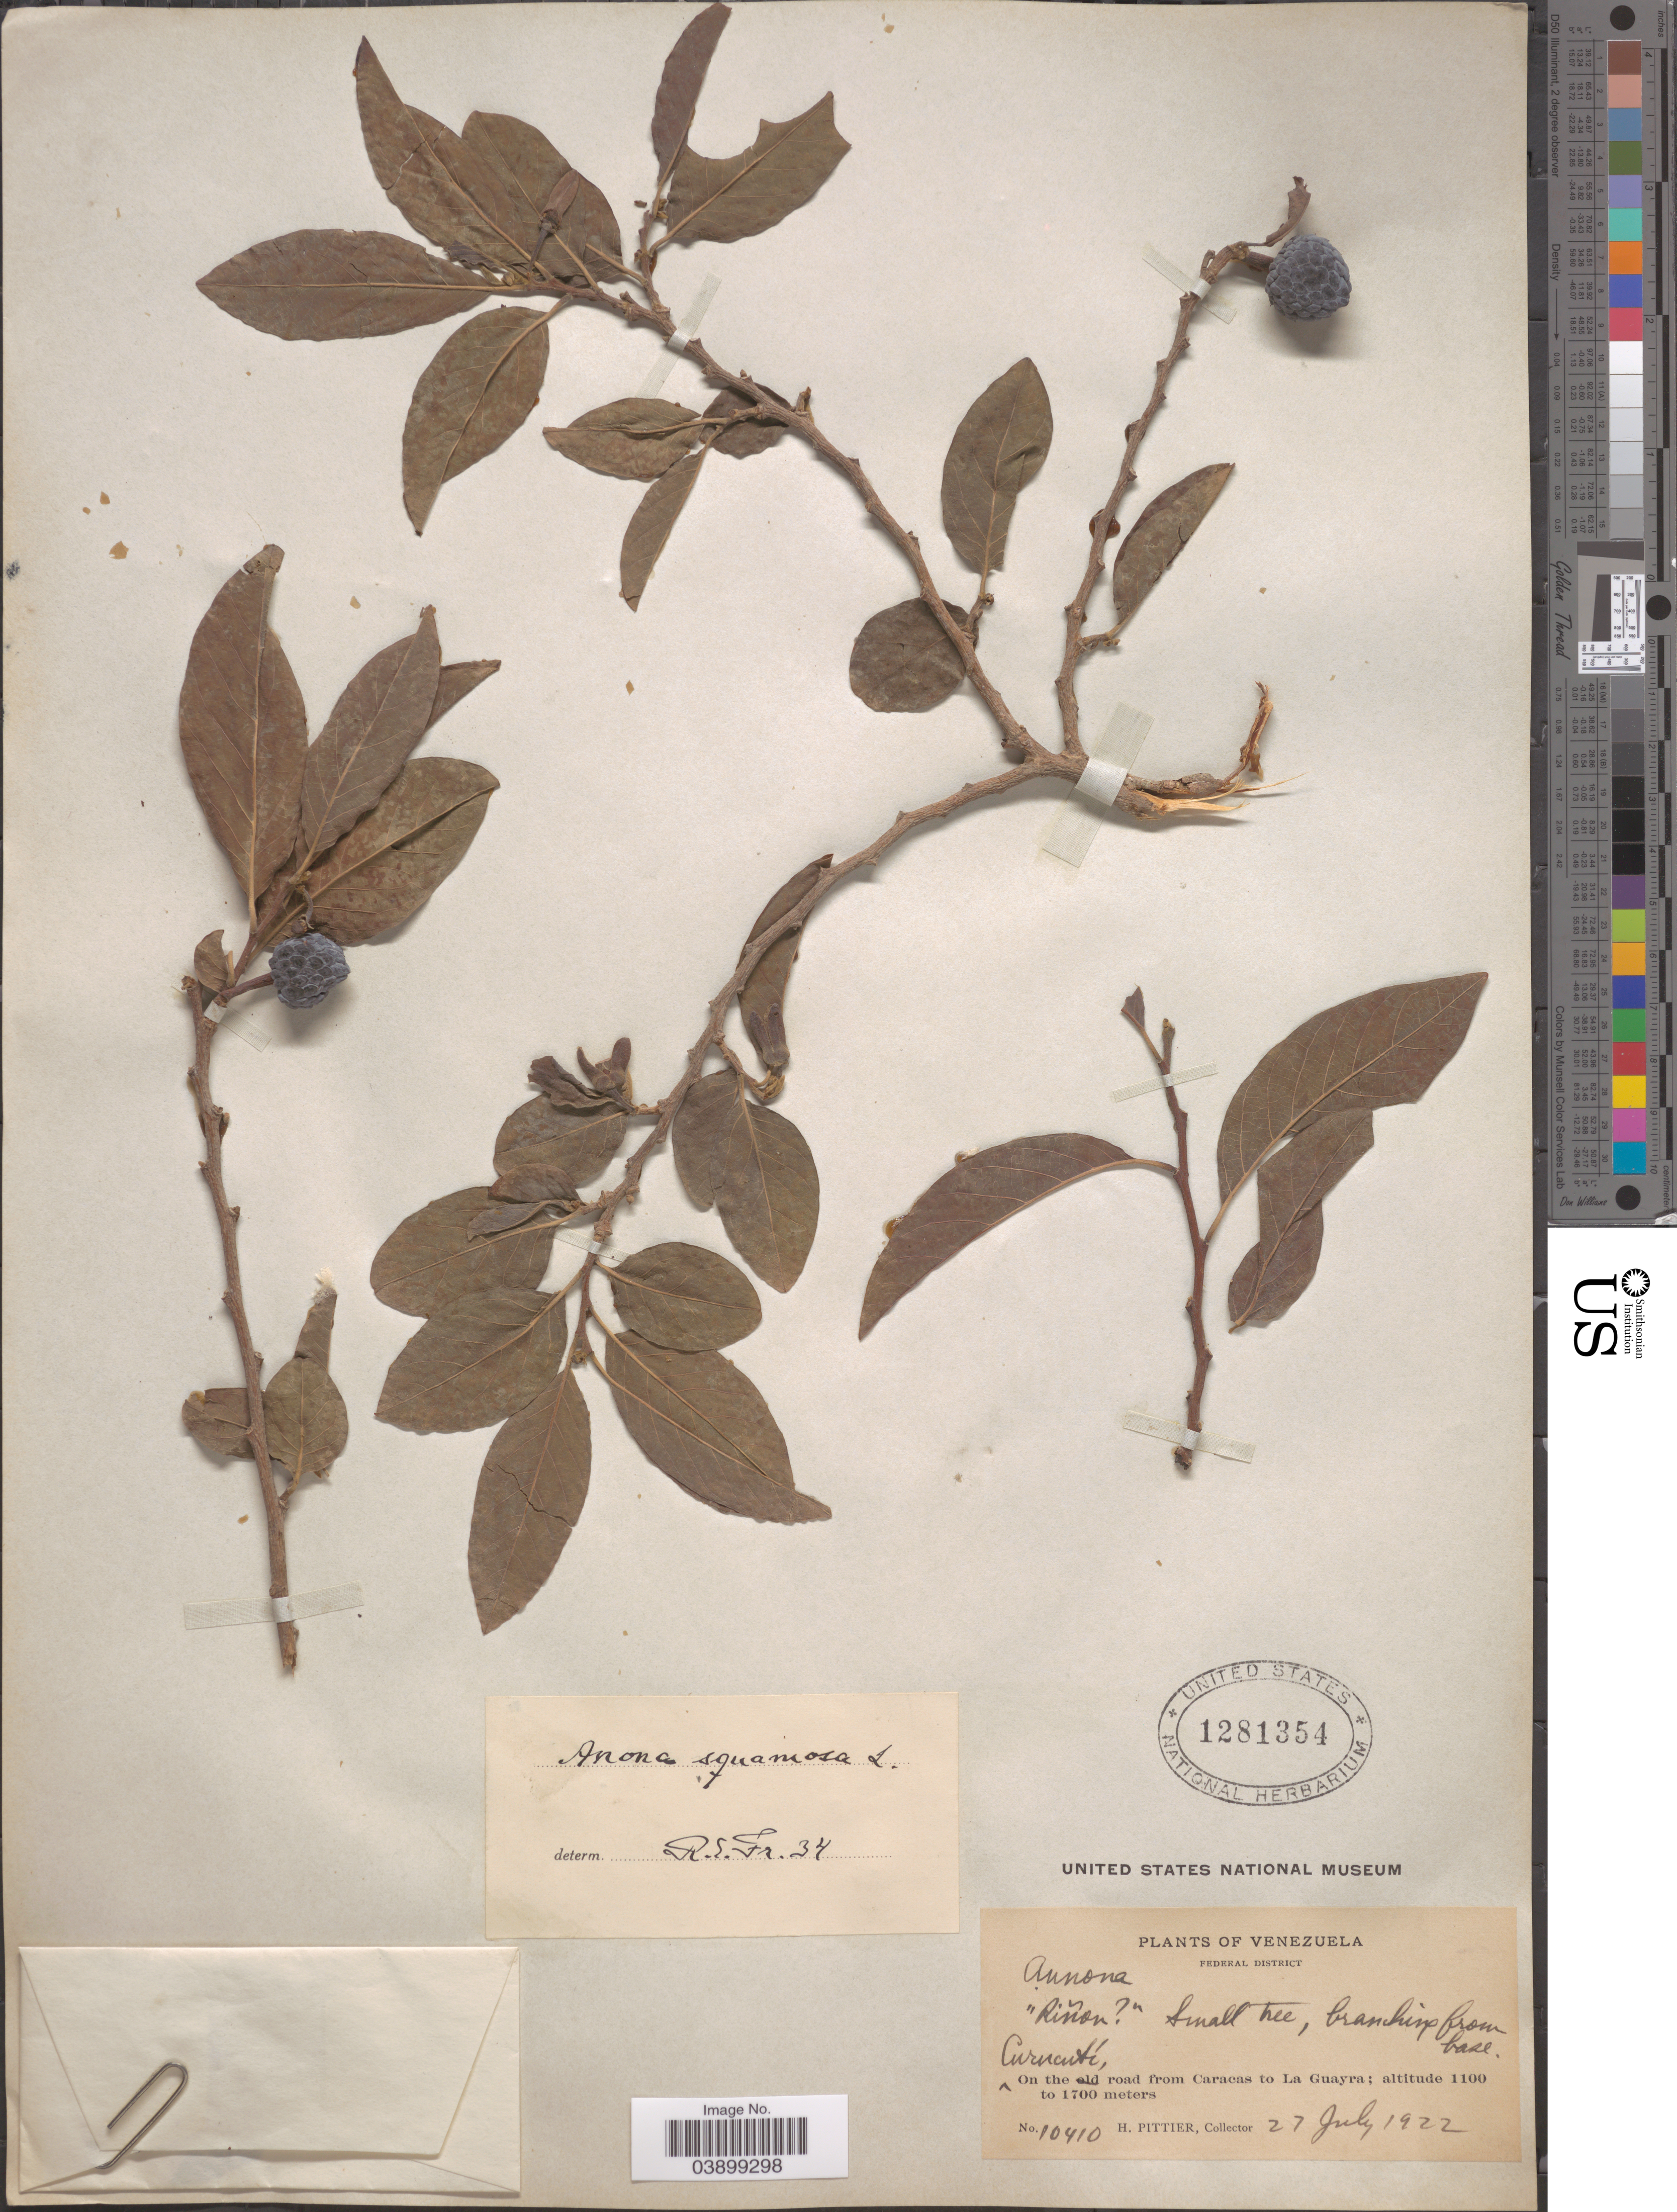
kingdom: Plantae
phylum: Tracheophyta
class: Magnoliopsida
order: Magnoliales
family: Annonaceae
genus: Annona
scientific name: Annona squamosa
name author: L.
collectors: H. F. Pittier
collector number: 10410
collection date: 1922-07-27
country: Venezuela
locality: Federal District. Curucutí, On the road from Caracas to La Guayra.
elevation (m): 1100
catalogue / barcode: US 1281354